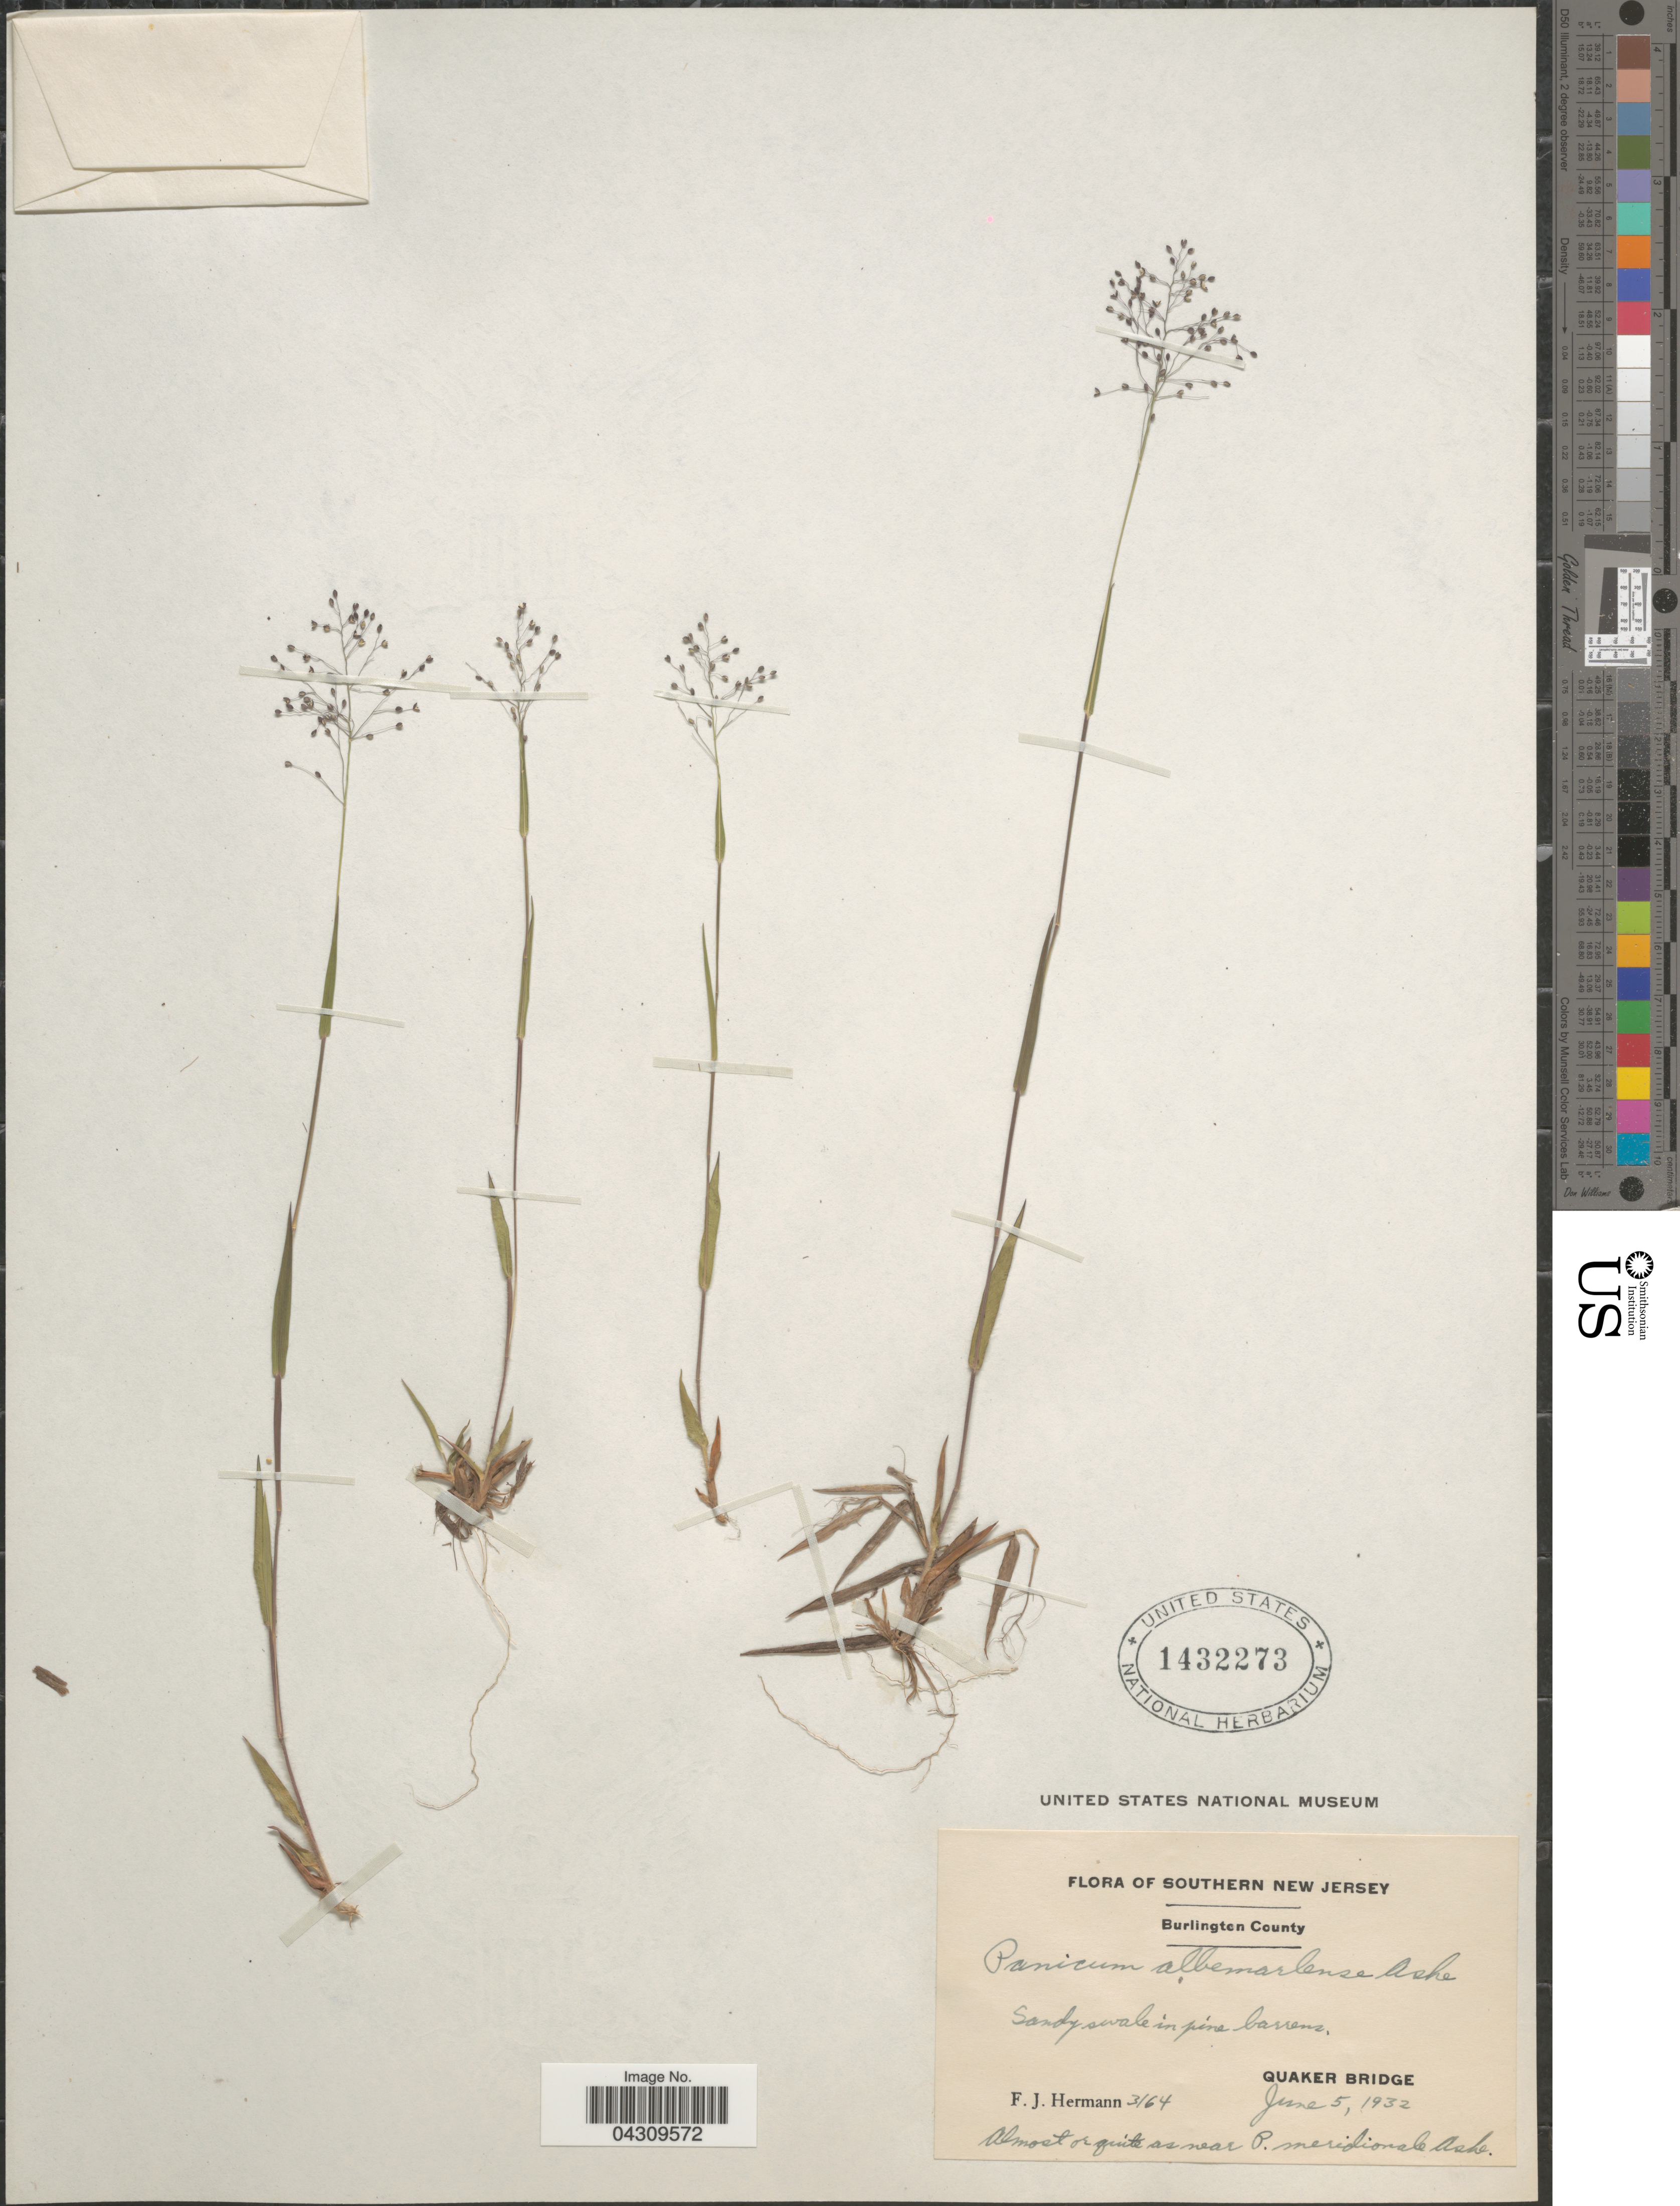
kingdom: Plantae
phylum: Tracheophyta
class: Liliopsida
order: Poales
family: Poaceae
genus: Dichanthelium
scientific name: Dichanthelium acuminatum var. acuminatum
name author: (Sw.) Gould & C.A. Clark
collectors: F. J. Hermann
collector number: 3164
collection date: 1932-06-05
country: United States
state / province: New Jersey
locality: Southern New Jersey. Burlington County. Quaker Bridge.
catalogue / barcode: US 1432273